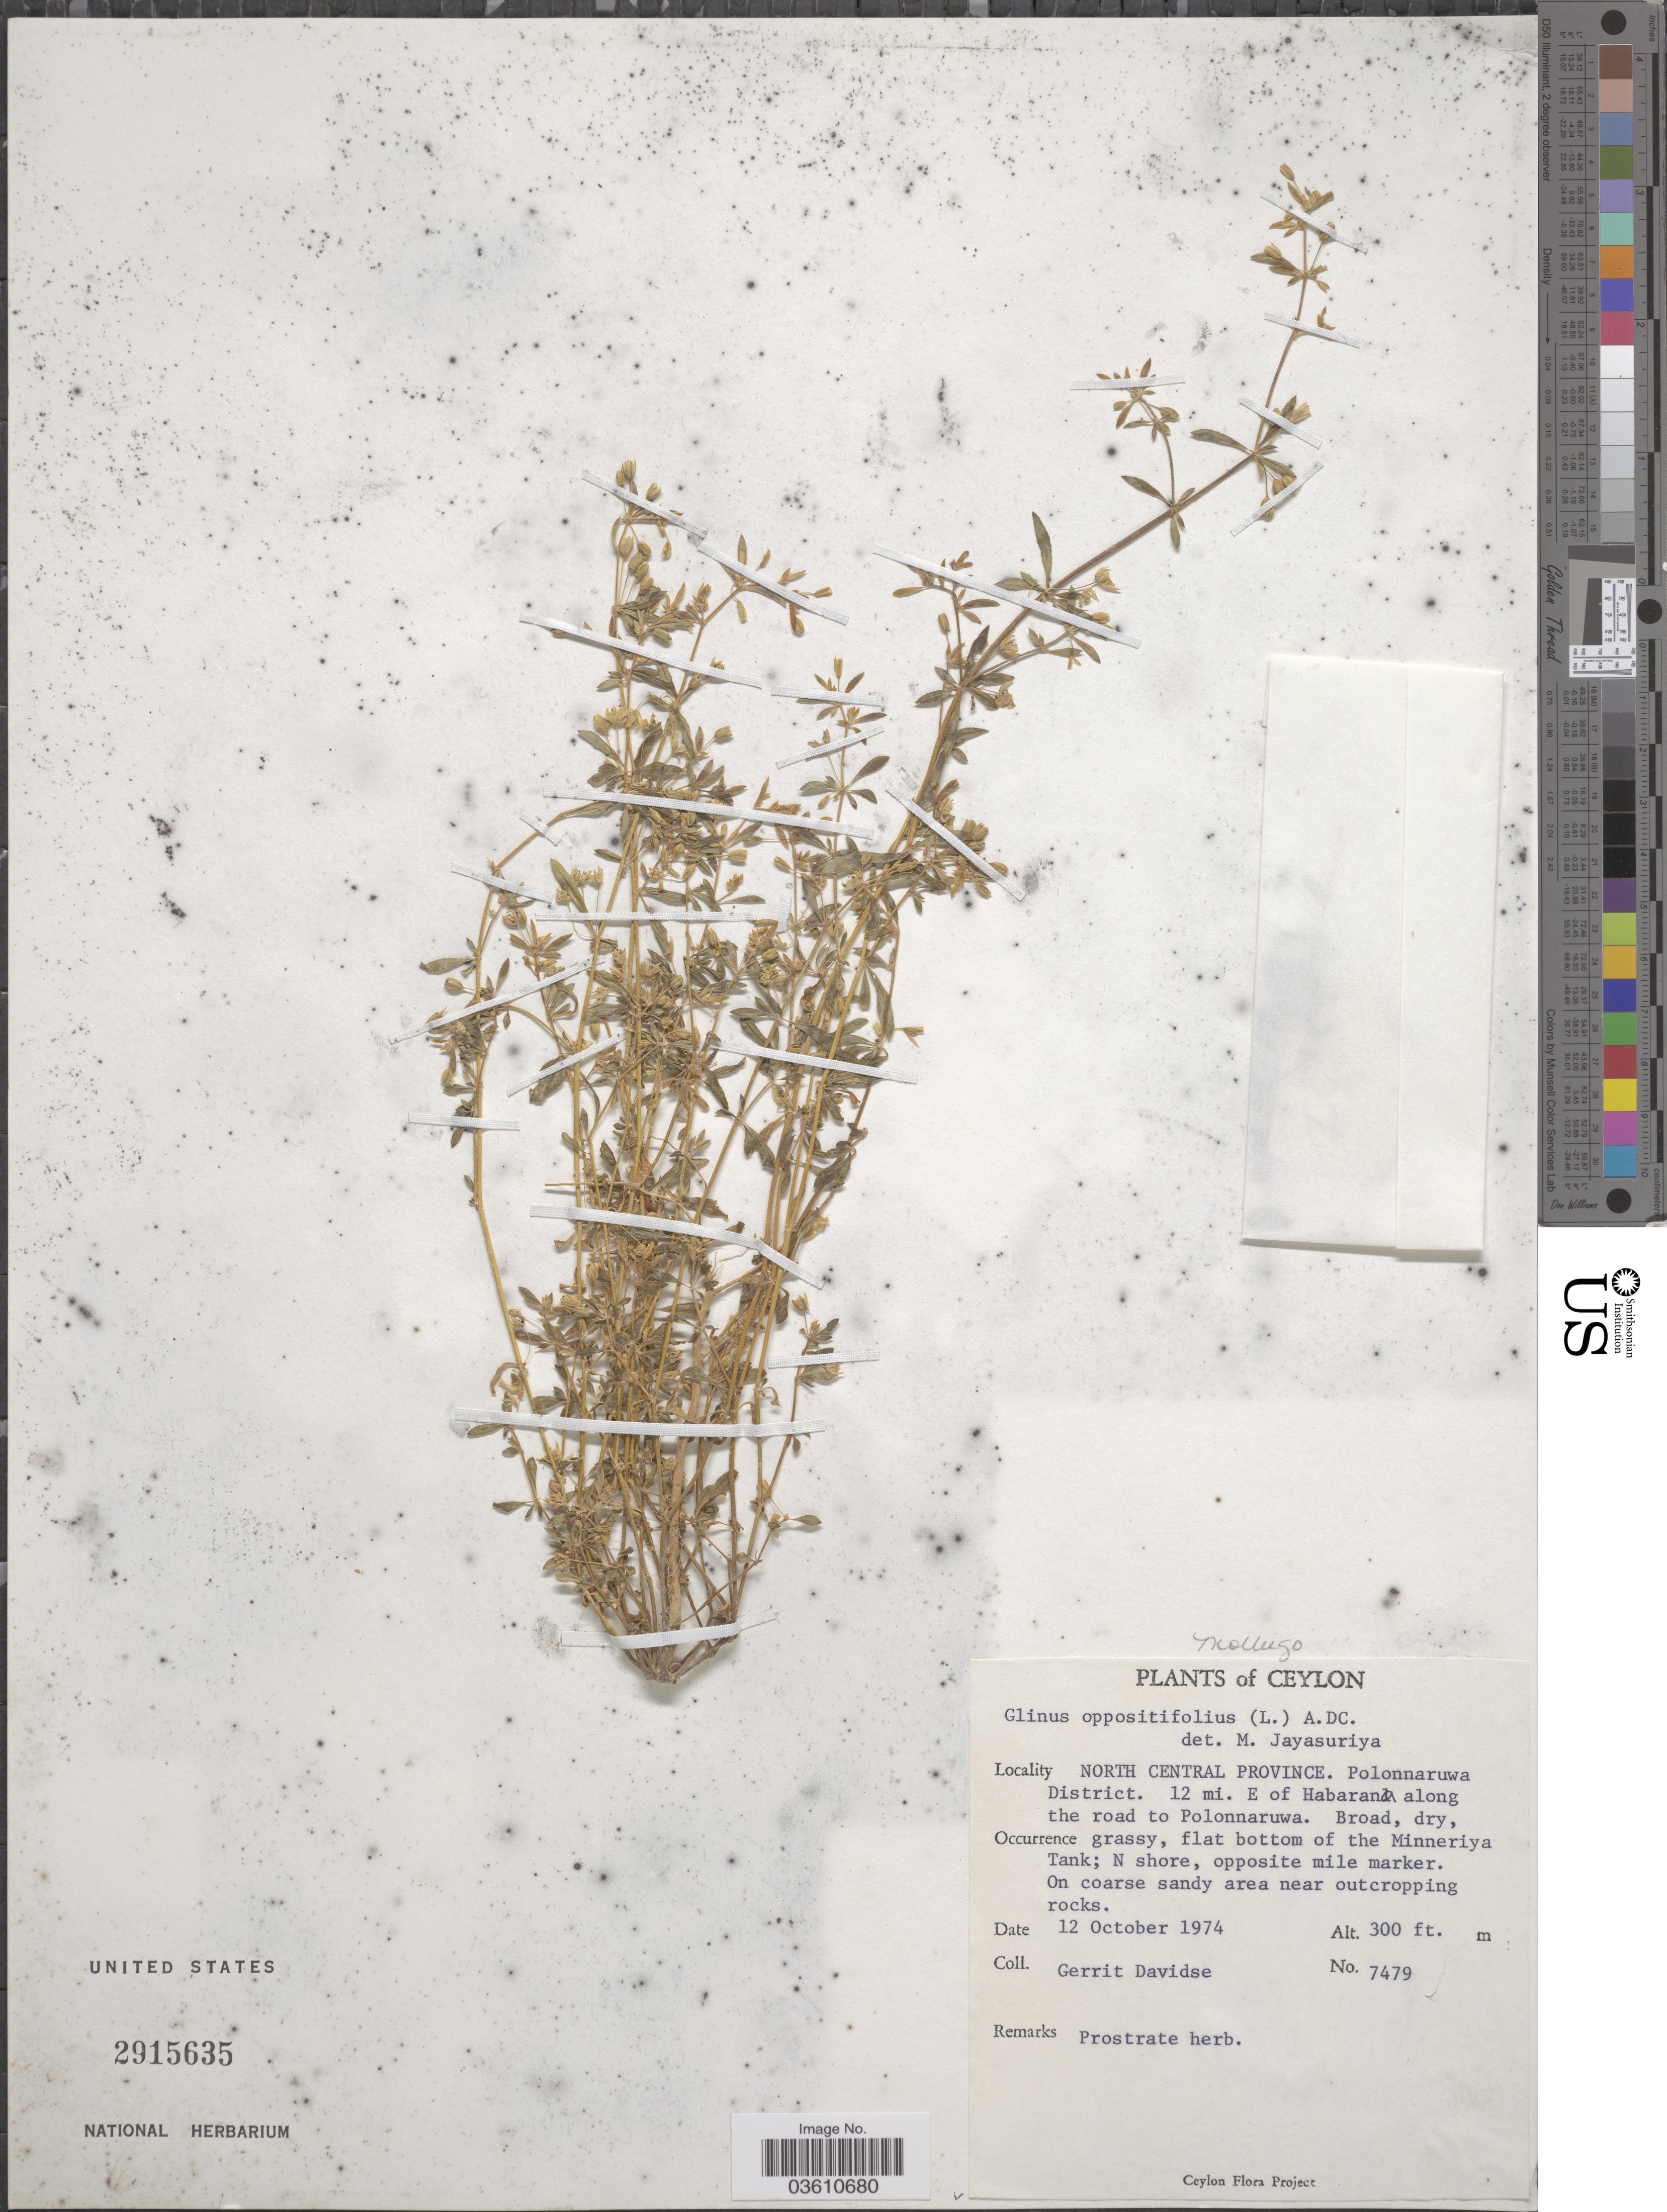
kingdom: Plantae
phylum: Tracheophyta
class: Magnoliopsida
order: Caryophyllales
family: Molluginaceae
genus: Glinus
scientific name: Glinus oppositifolius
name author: (L.) Aug. DC.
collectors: G. Davidse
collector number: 7479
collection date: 1974-10-12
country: Sri Lanka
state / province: North Central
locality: Ceylon. Polonnaruwa District. 12 mi. E of Habarana along the road to Polonnaruwa. Broad, dry, grassy, flat bottom of the Minneriya Tank; N shore.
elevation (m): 91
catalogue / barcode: US 2915635